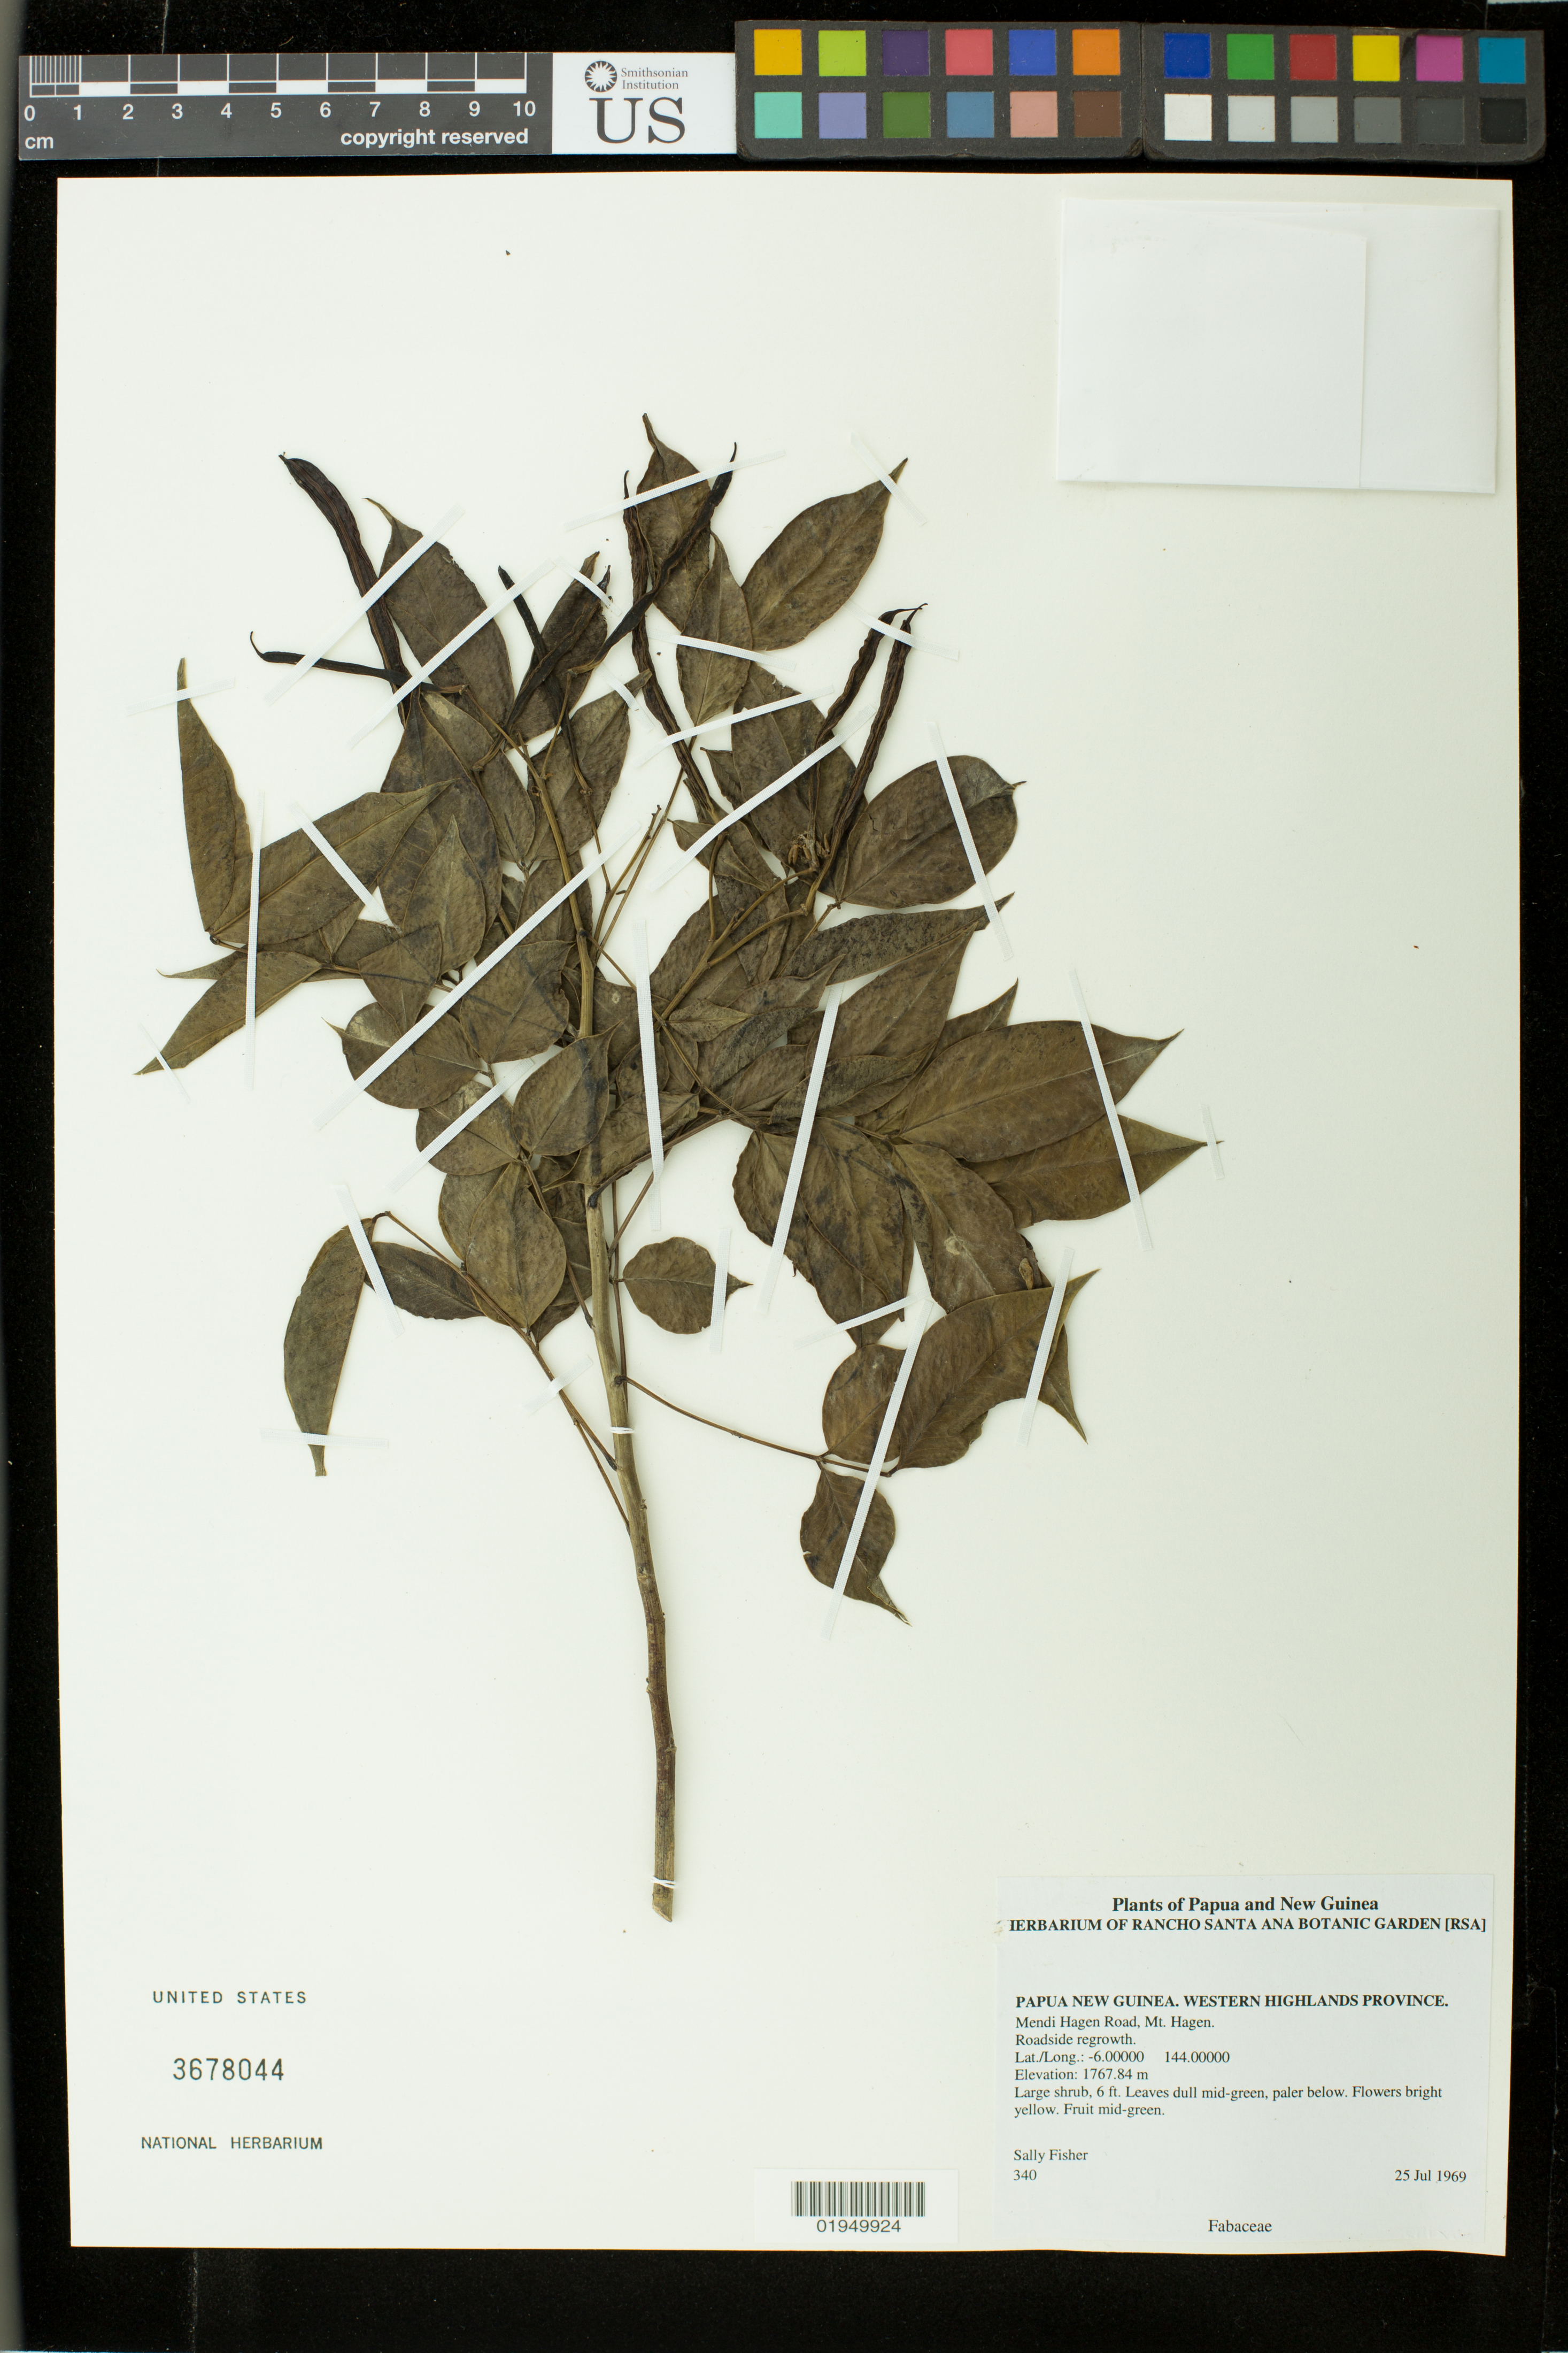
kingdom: Plantae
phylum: Tracheophyta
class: Magnoliopsida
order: Fabales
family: Fabaceae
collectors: S. Fisher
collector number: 340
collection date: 1969-07-25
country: Papua New Guinea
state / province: Western Highlands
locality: Mendi Hagen Road, Mt. Hagen.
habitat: Roadside regrowth.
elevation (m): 1767.84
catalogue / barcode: US 3678044